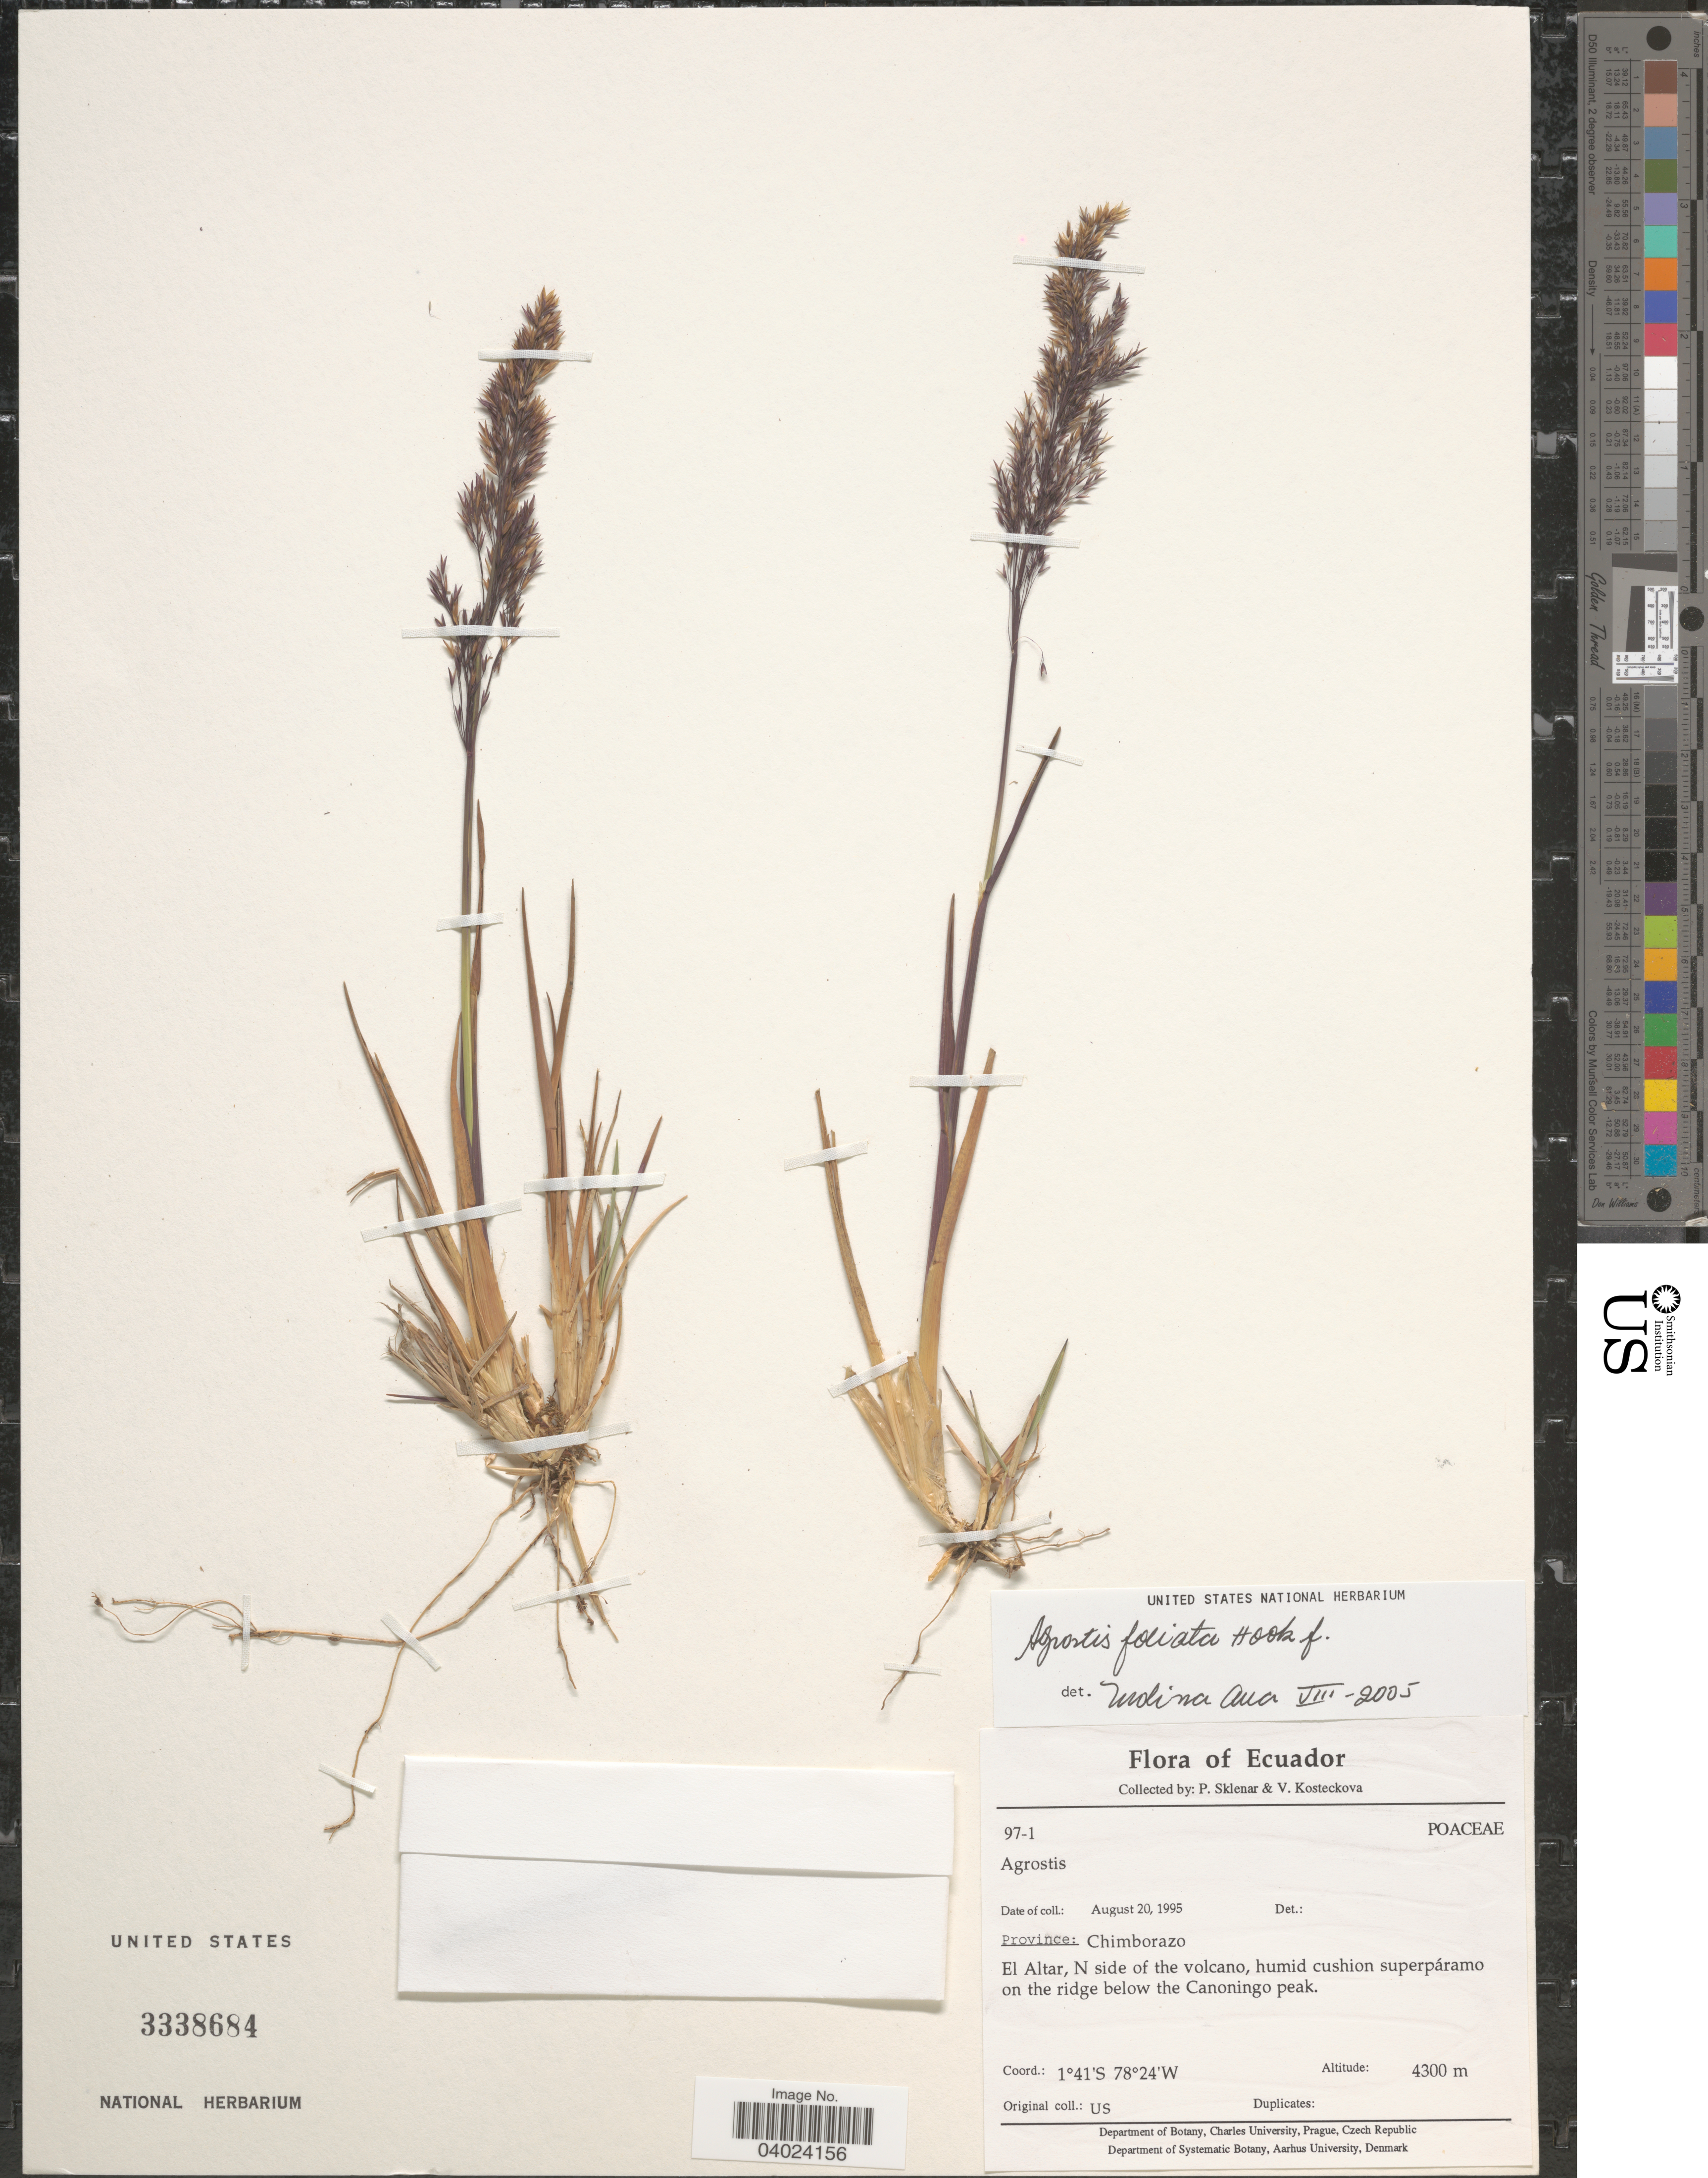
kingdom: Plantae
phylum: Tracheophyta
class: Liliopsida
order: Poales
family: Poaceae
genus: Agrostis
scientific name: Agrostis foliata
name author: Hook. f.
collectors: P. Sklenar & V. Kosteckova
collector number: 97-1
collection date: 1995-08-20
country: Ecuador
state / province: Chimborazo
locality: El Altar, N side of the volcano, humid cushion superpáramo on the ridge below the Canoningo peak.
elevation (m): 4300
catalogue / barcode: US 3338684